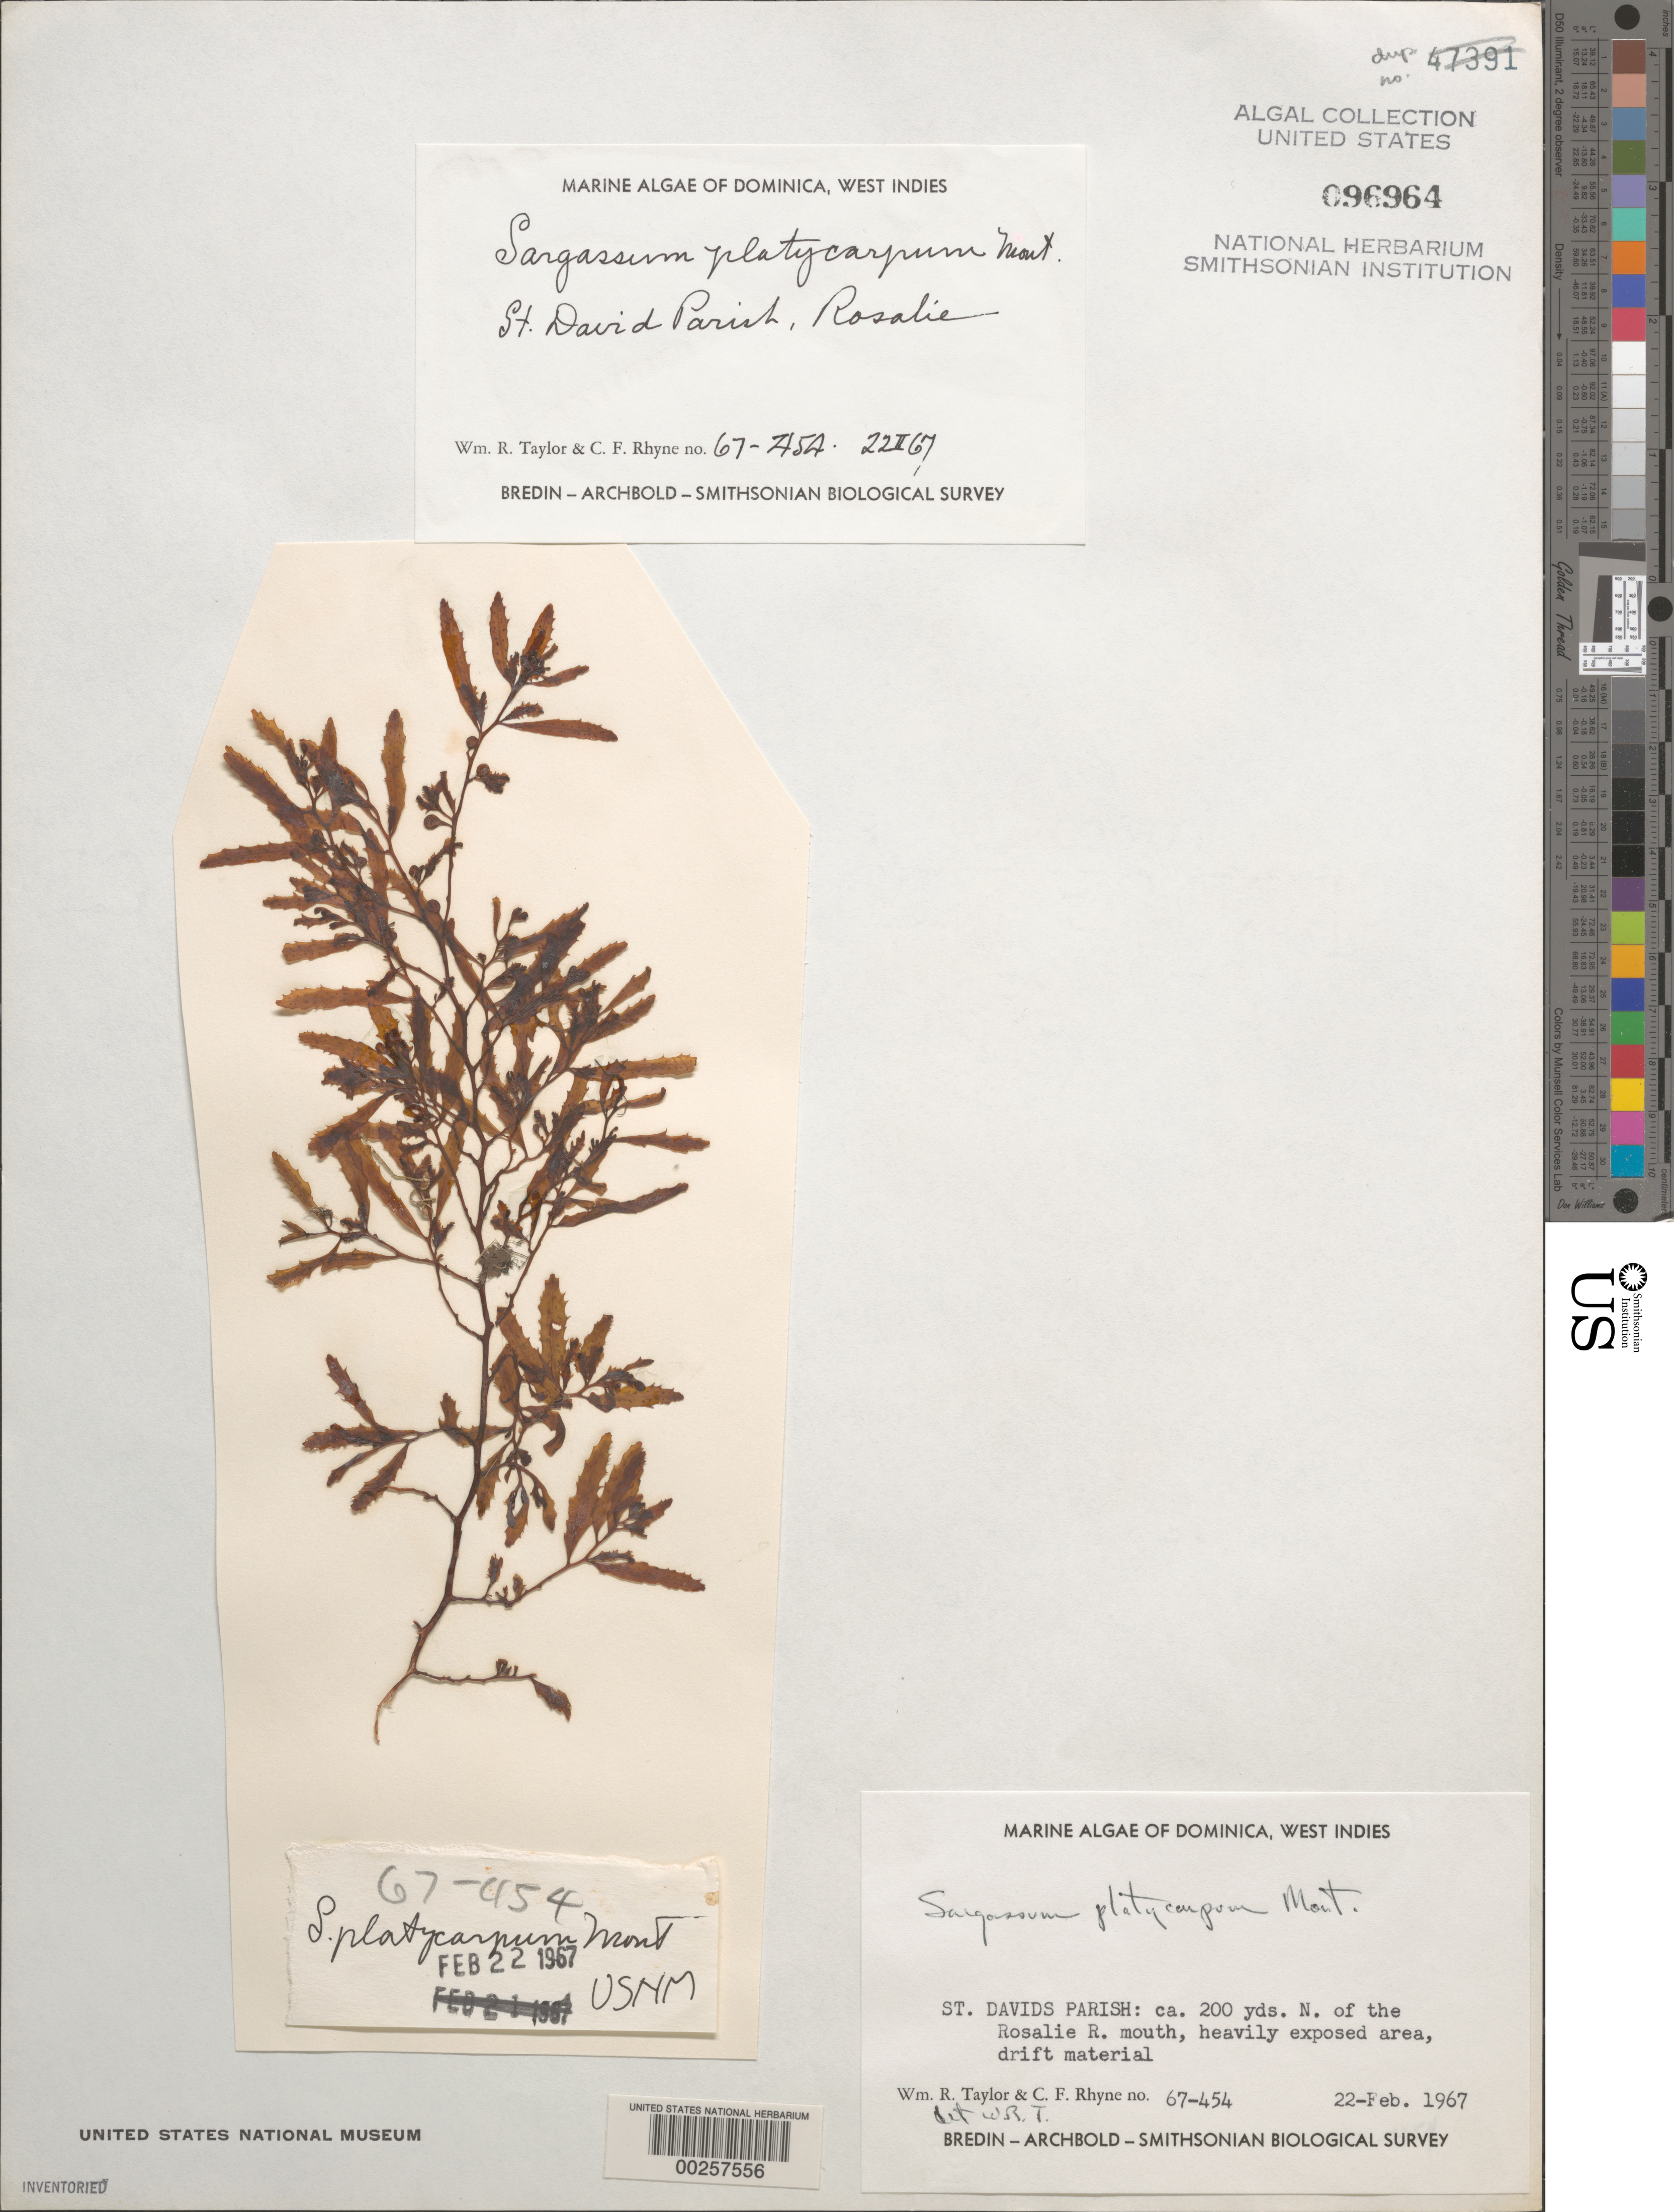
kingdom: Chromista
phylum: Ochrophyta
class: Phaeophyceae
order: Fucales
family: Sargassaceae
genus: Sargassum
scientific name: Sargassum platycarpum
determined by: Taylor, William R.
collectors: W. R. Taylor & C. Rhyne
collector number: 67-454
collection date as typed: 22 Feb 1967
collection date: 1967-02-22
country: Dominica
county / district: St. David's Parish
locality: North of Rosalie River mouth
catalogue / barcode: US 96964